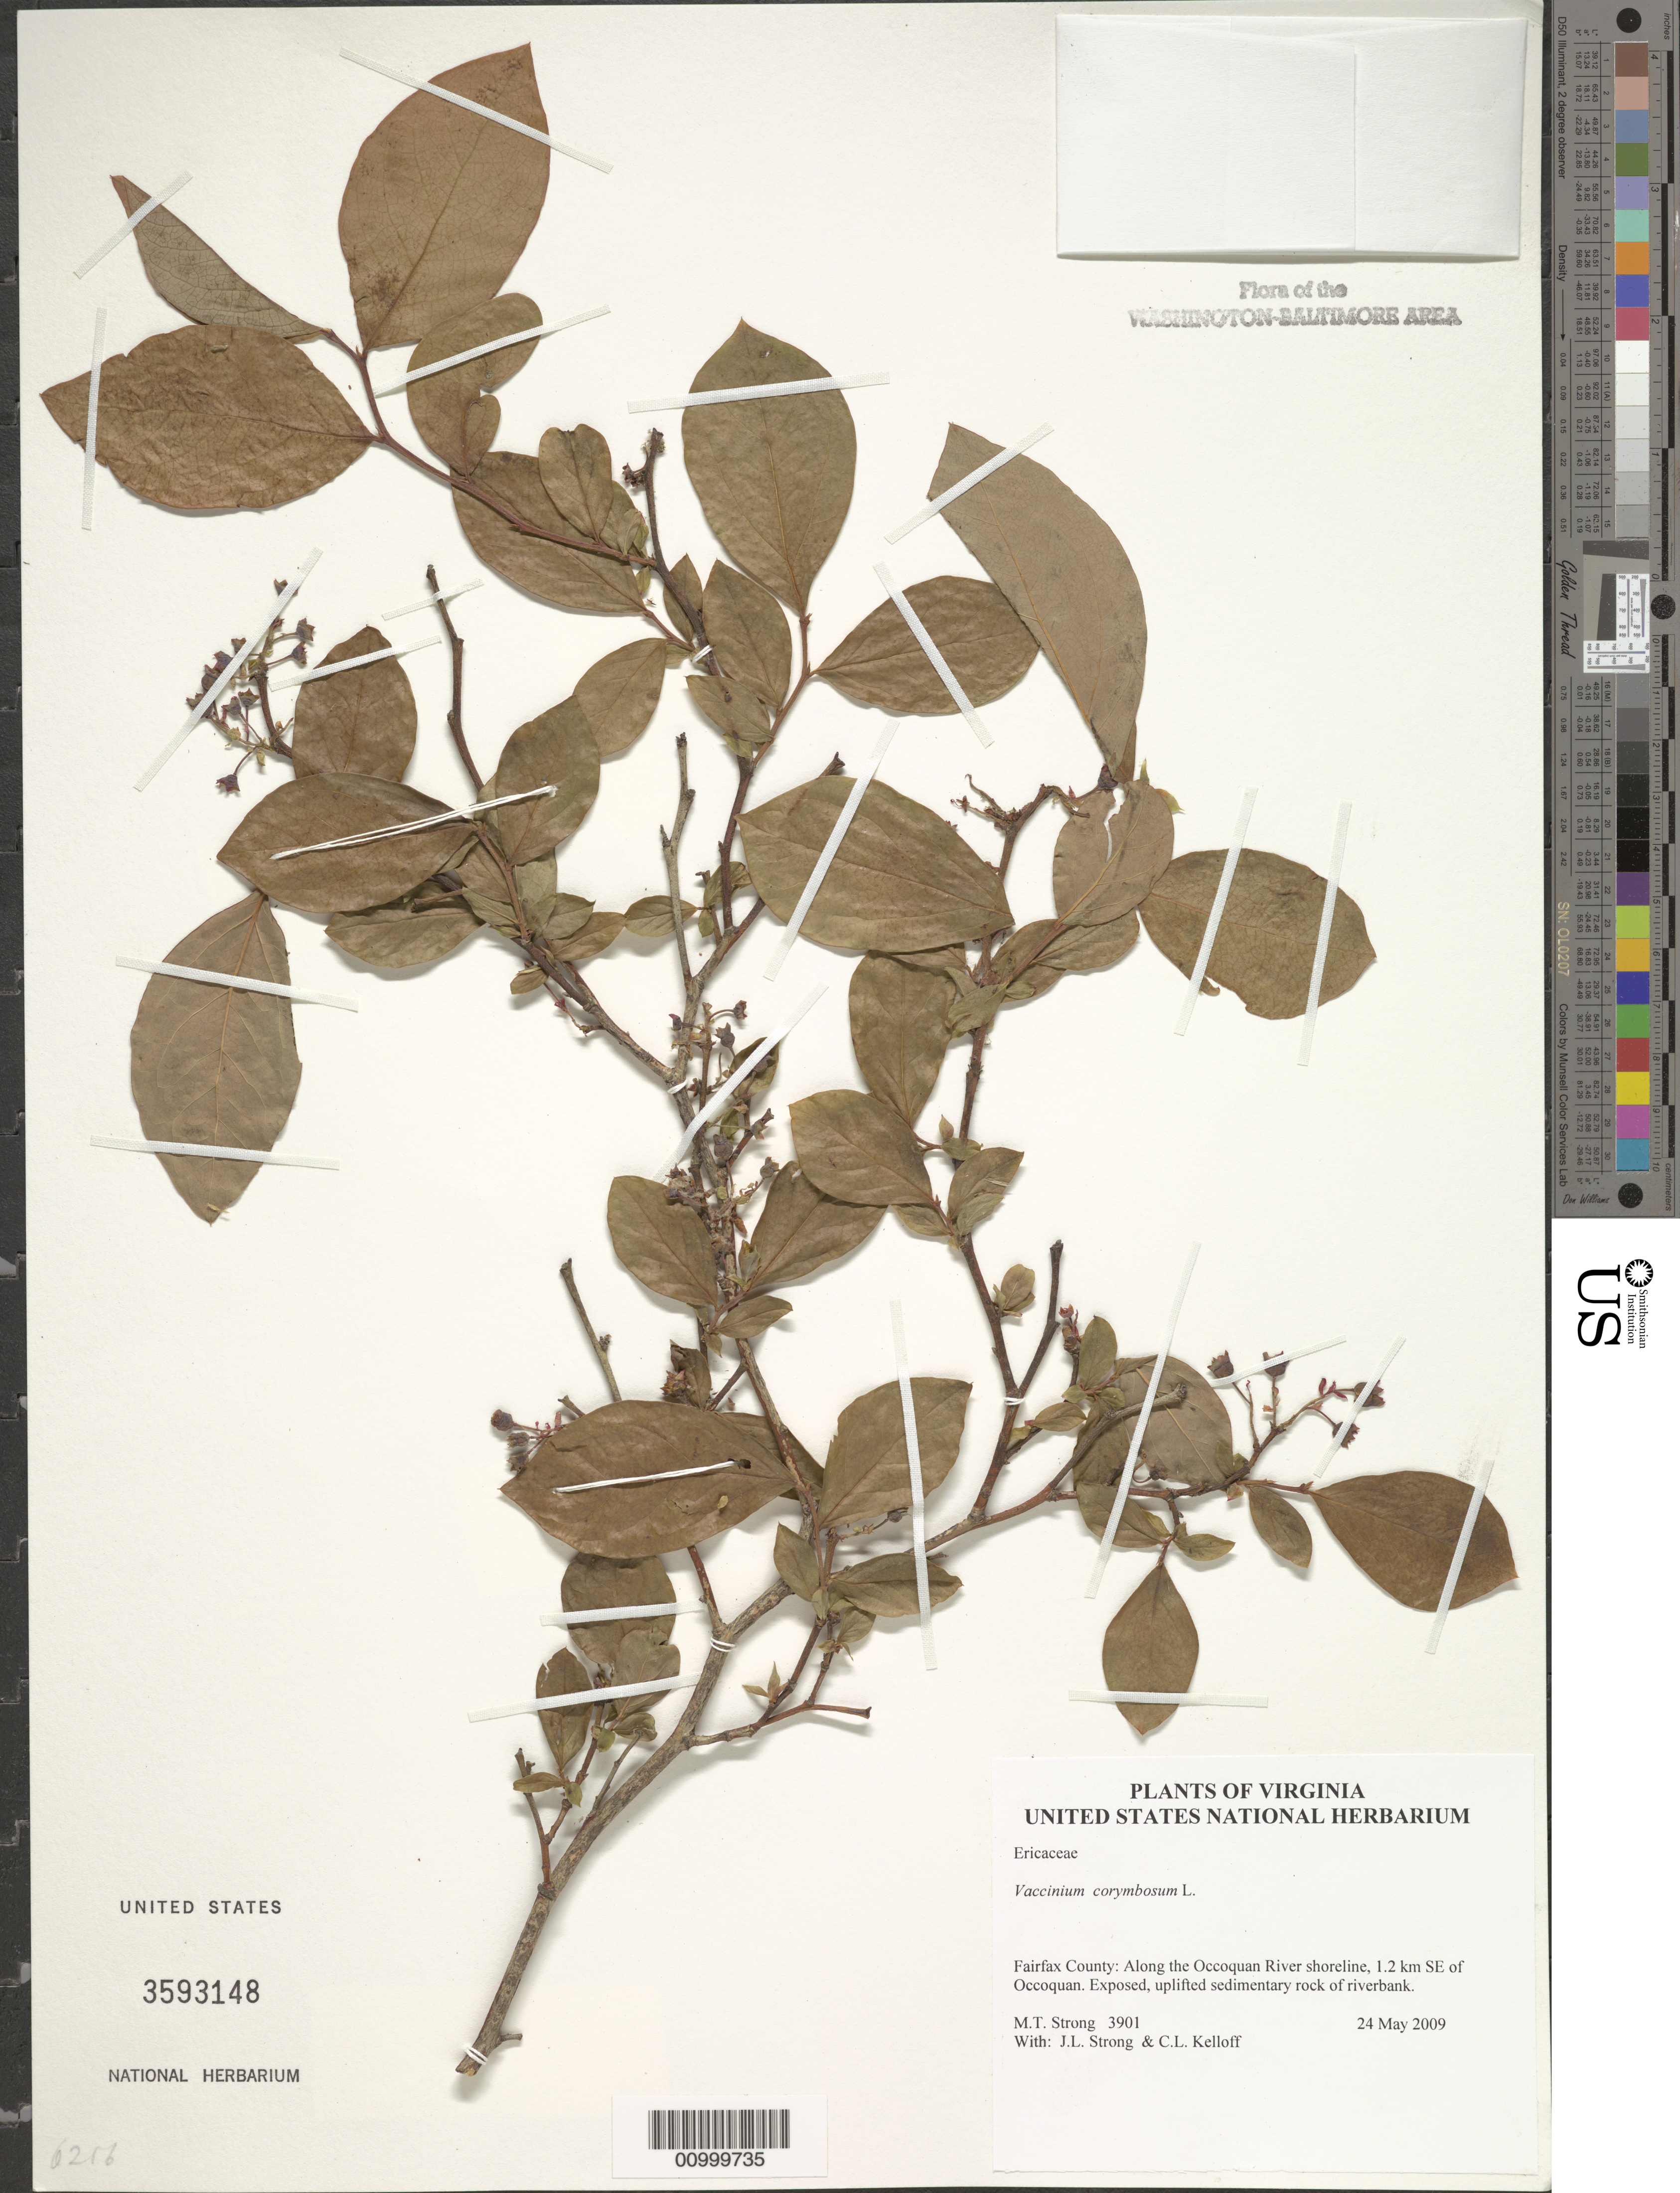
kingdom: Plantae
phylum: Tracheophyta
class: Magnoliopsida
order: Ericales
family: Ericaceae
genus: Vaccinium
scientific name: Vaccinium corymbosum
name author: L.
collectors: M. T. Strong, J. L. Strong & C. L. Kelloff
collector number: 3901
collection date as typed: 24 May 2009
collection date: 2009-05-24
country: United States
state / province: Virginia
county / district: Fairfax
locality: Along the Occoquan River shoreline, 1.2 SE of Occoquan.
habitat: Exposed, uplifted sedimentary rock of riverbank.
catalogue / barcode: US 3593148